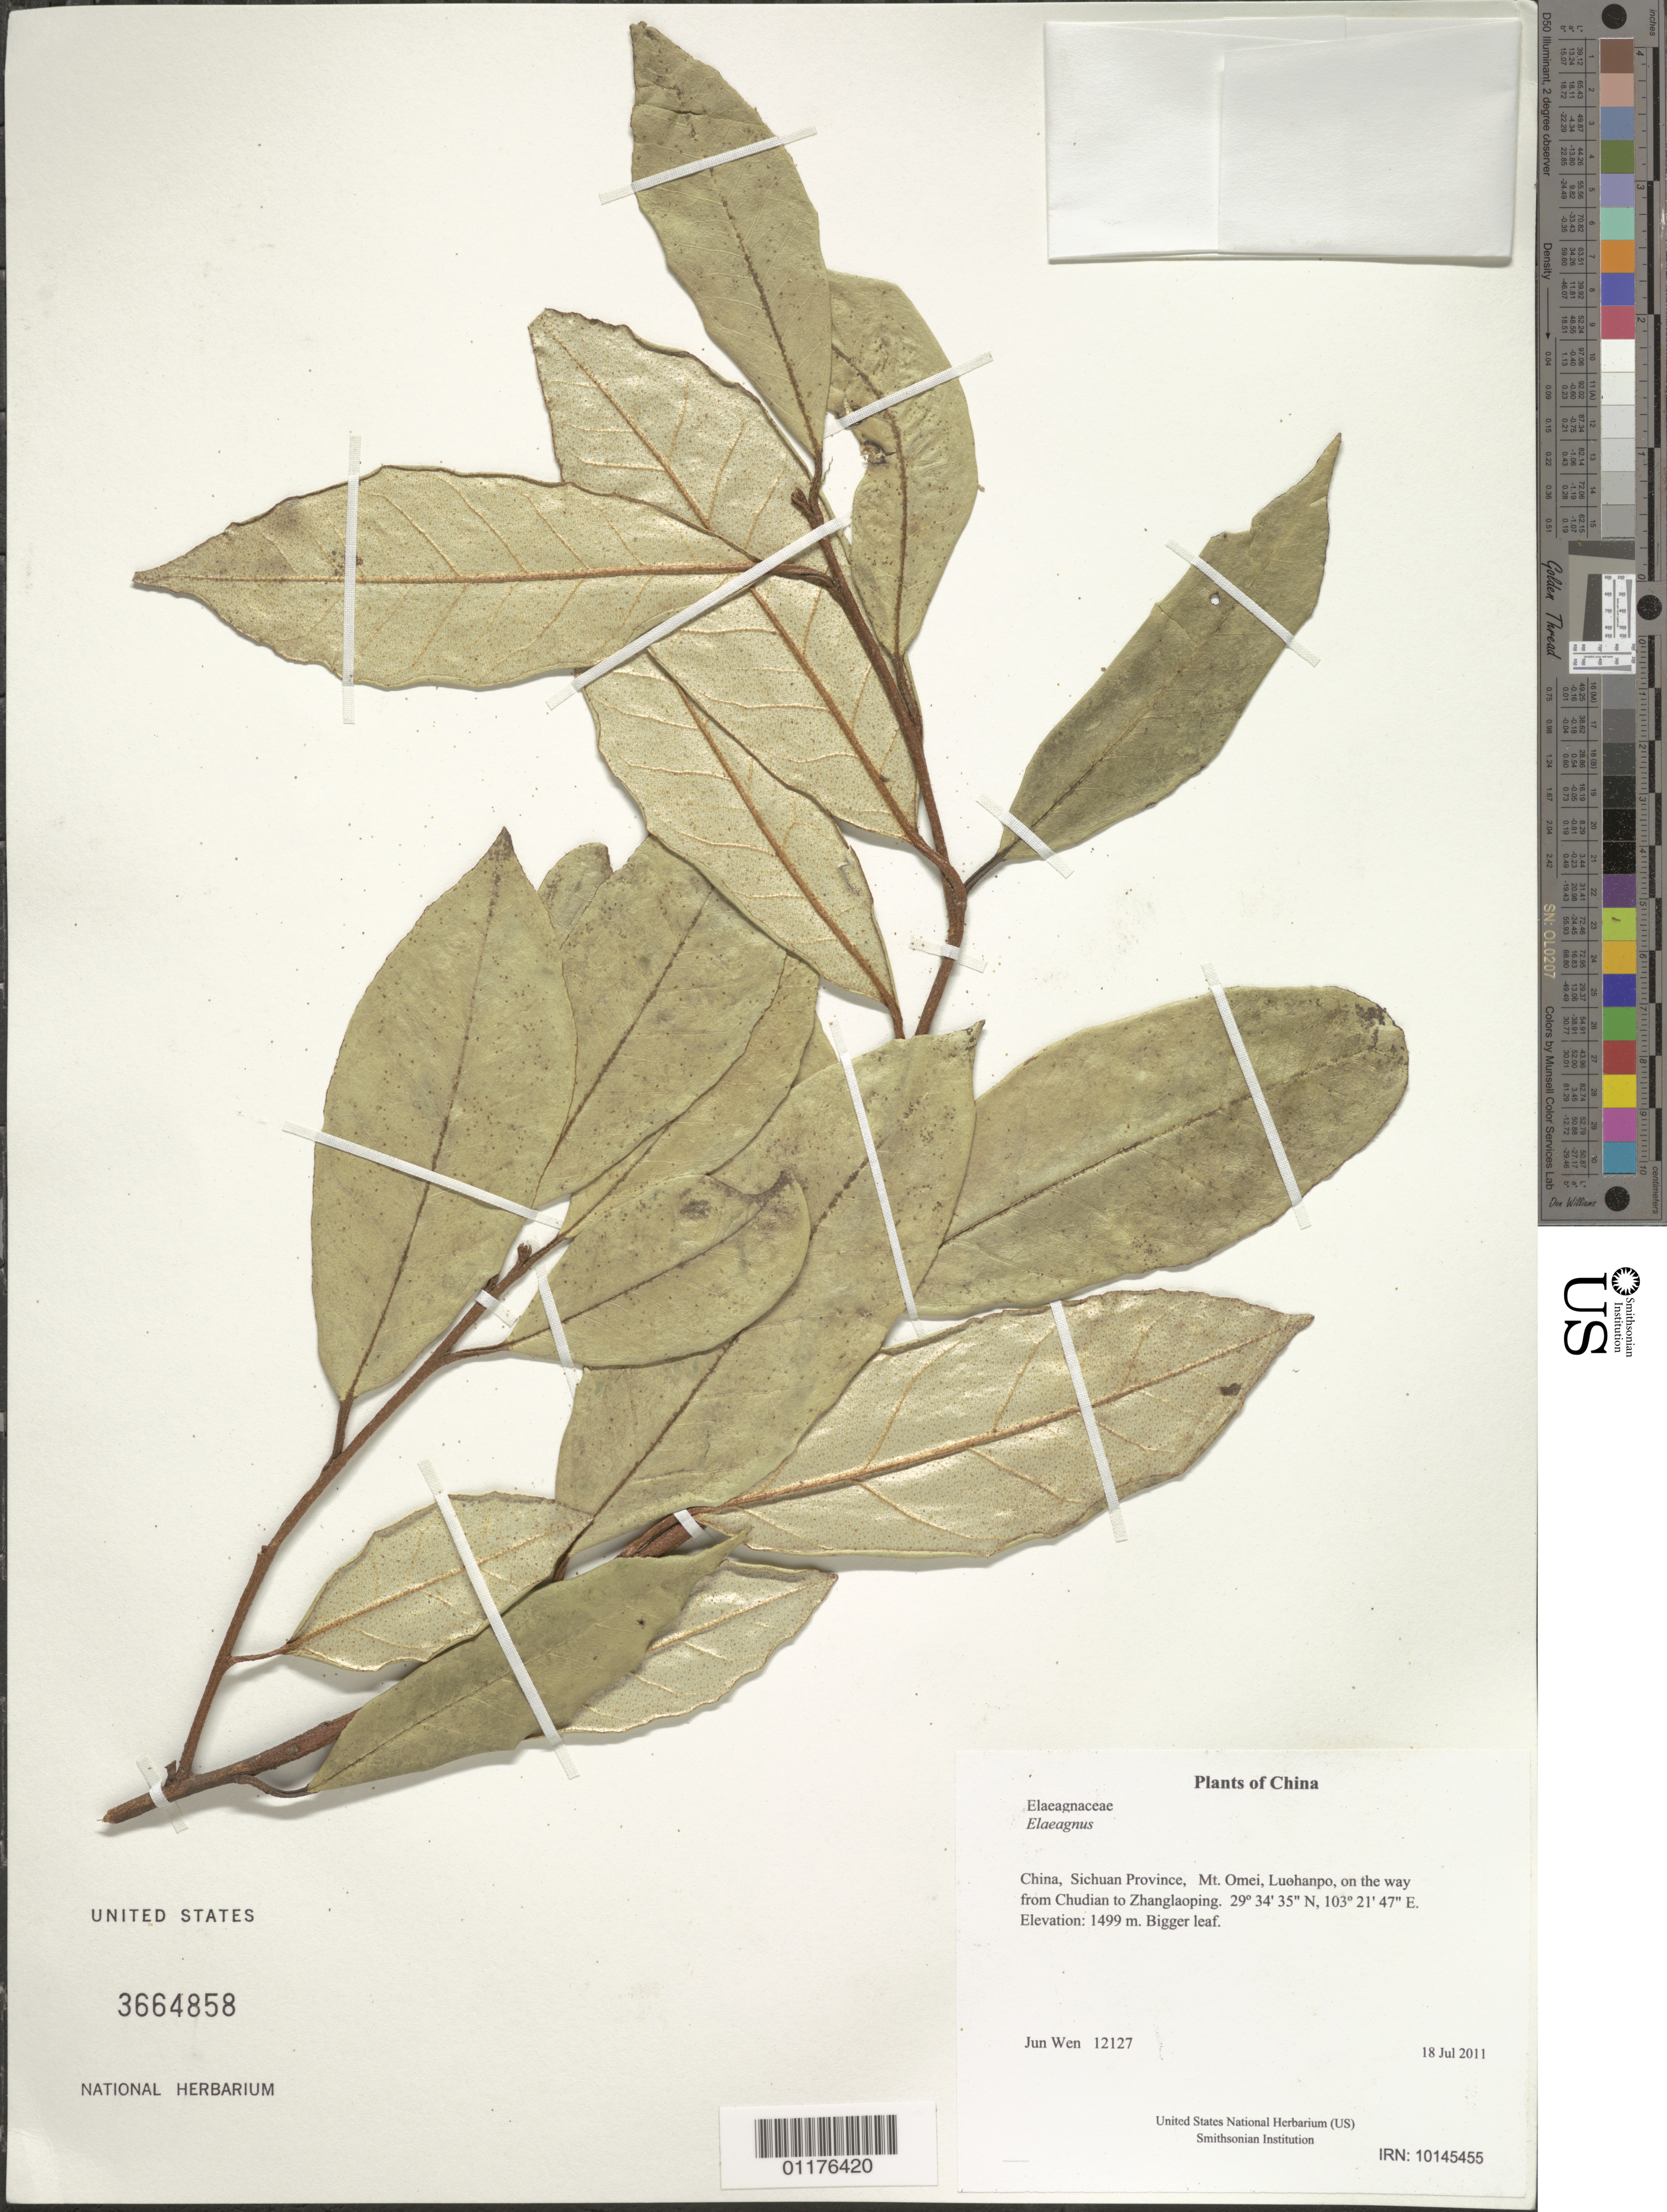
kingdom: Plantae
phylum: Tracheophyta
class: Magnoliopsida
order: Rosales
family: Elaeagnaceae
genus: Elaeagnus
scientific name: Elaeagnus sp.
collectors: J. Wen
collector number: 12127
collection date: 2011-07-18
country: China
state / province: Sichuan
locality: Mt. Omei, Luohanpo, on the way from Chudian to Zhanglaoping.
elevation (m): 1499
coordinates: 29 34 34.6 N, 103 21 46.8 E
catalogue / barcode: US 3664858